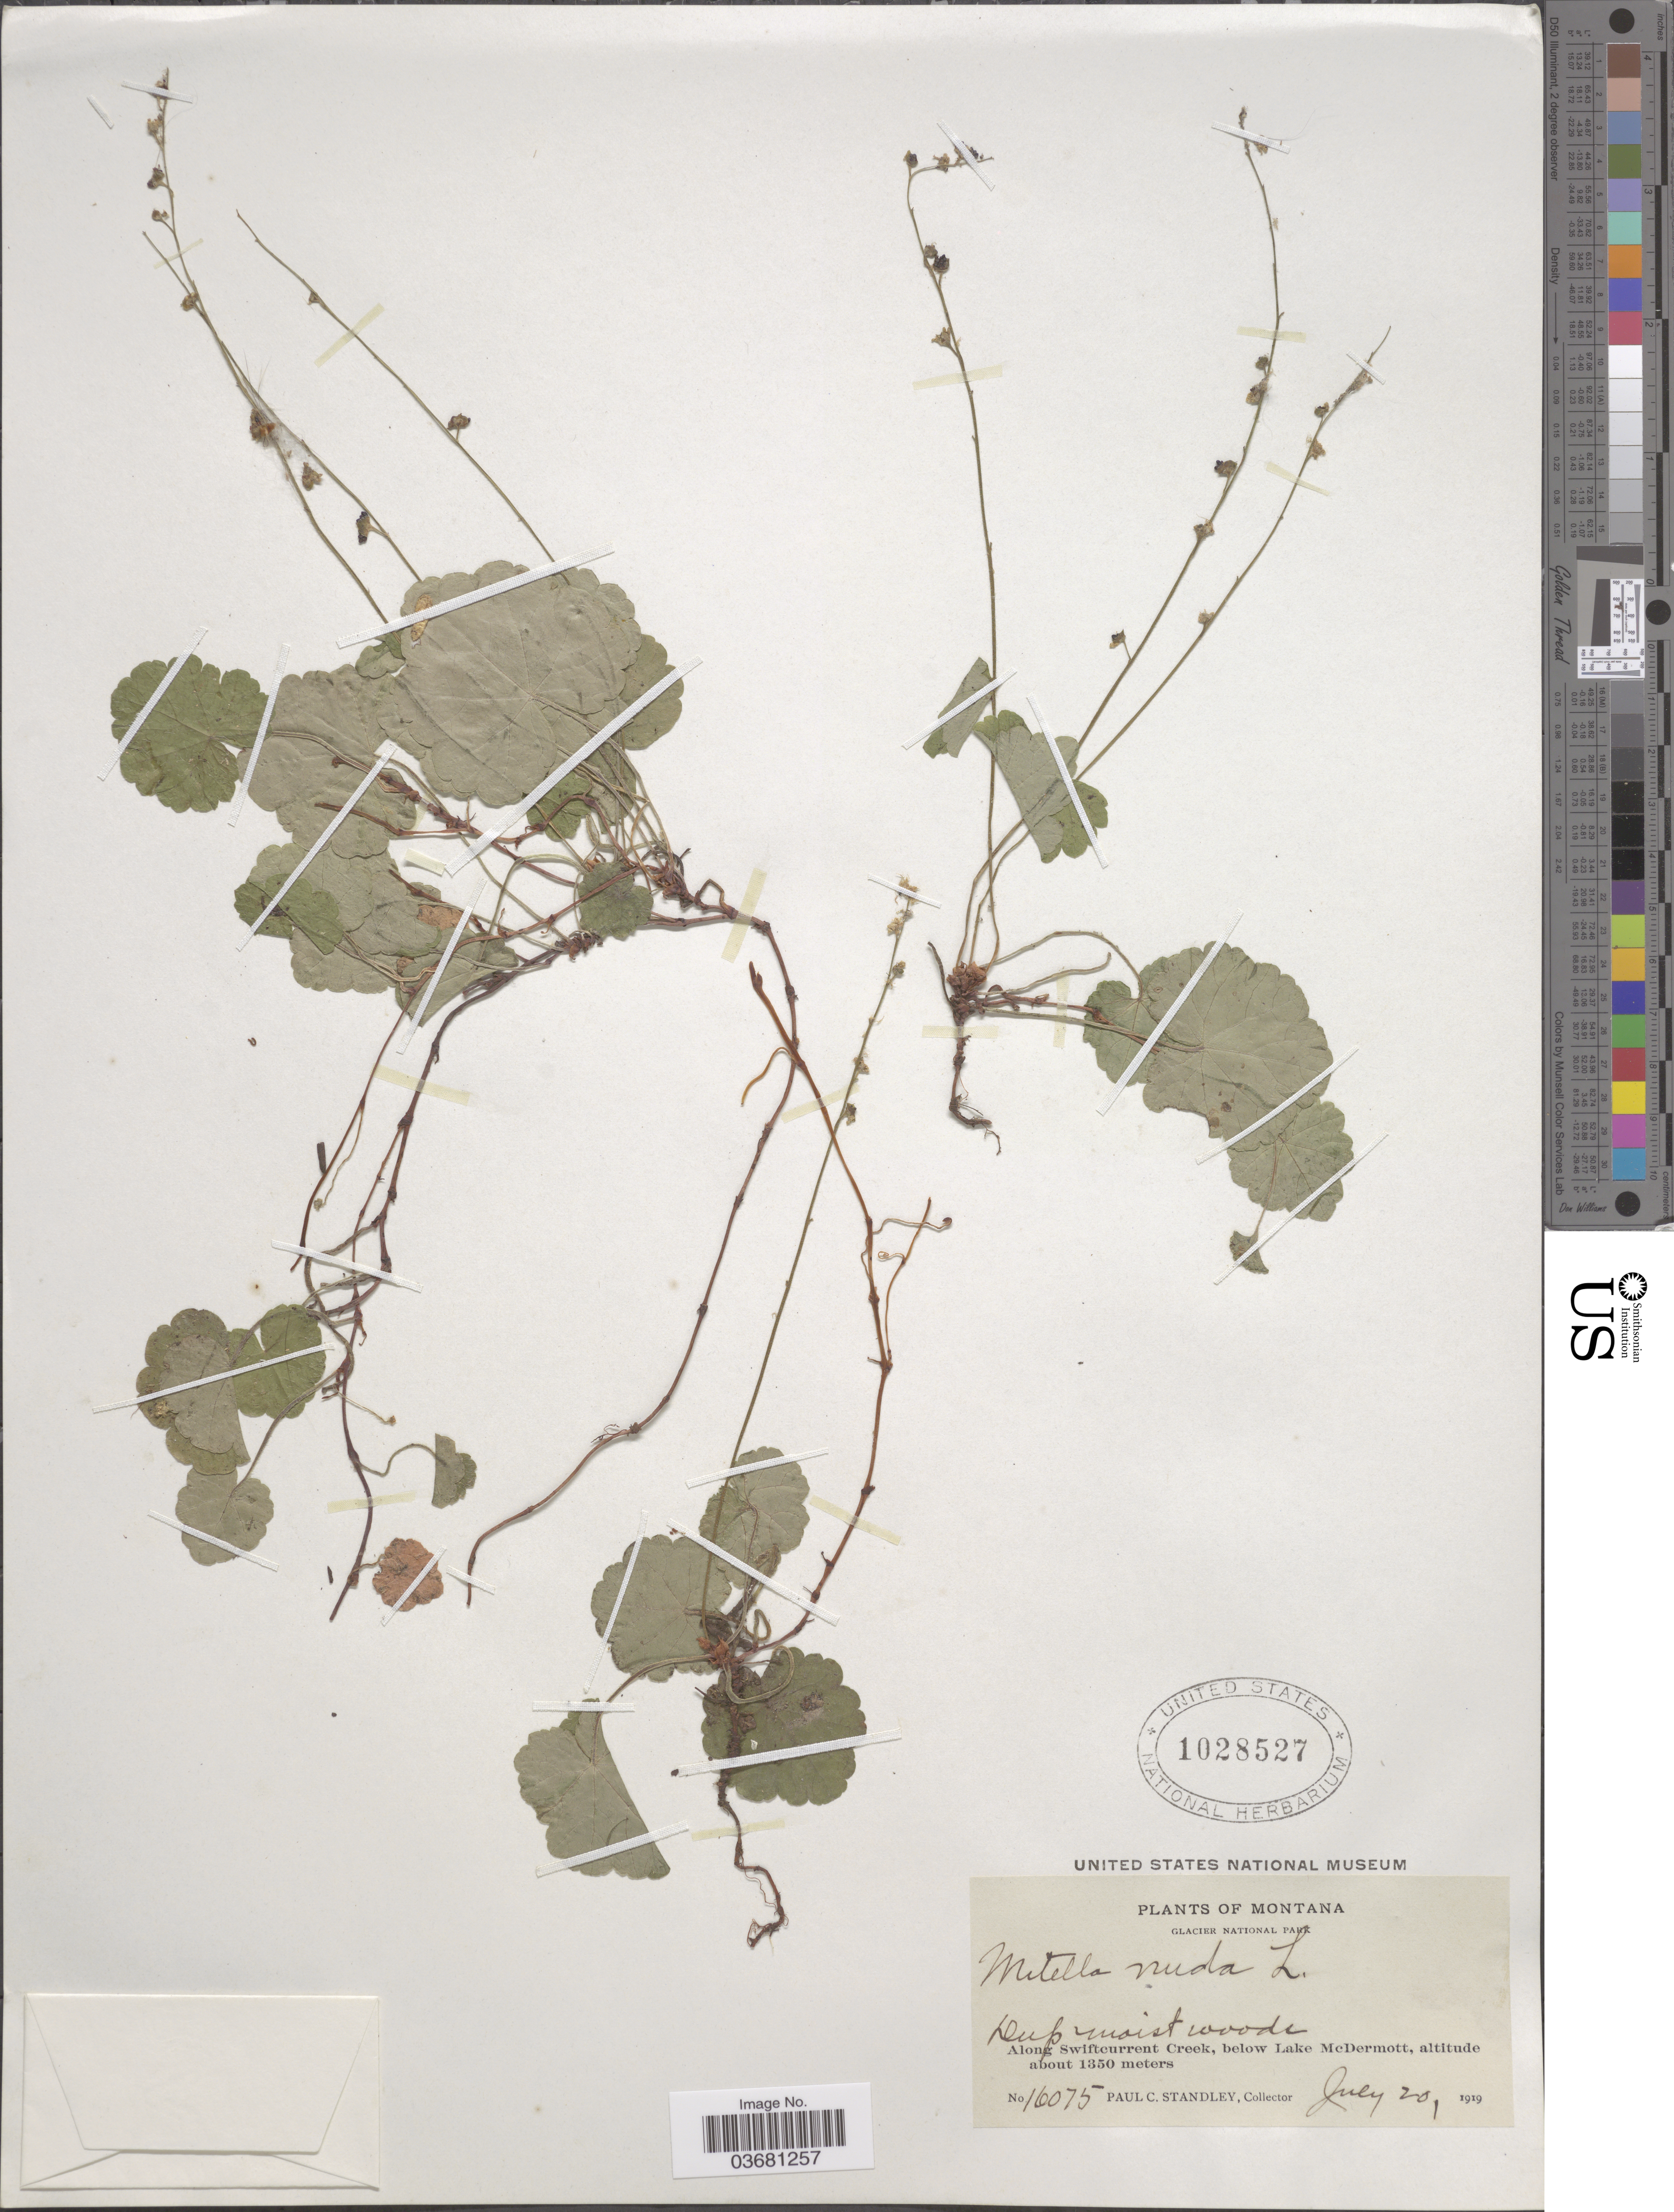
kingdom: Plantae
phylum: Tracheophyta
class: Magnoliopsida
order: Saxifragales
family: Saxifragaceae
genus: Mitella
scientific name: Mitella nuda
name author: L.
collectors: P. C. Standley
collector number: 16075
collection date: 1919-07-20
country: United States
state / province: Montana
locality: Glacier National Park. Along Swiftcurrent Creek, below Lake McDermott.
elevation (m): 1350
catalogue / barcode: US 1028527